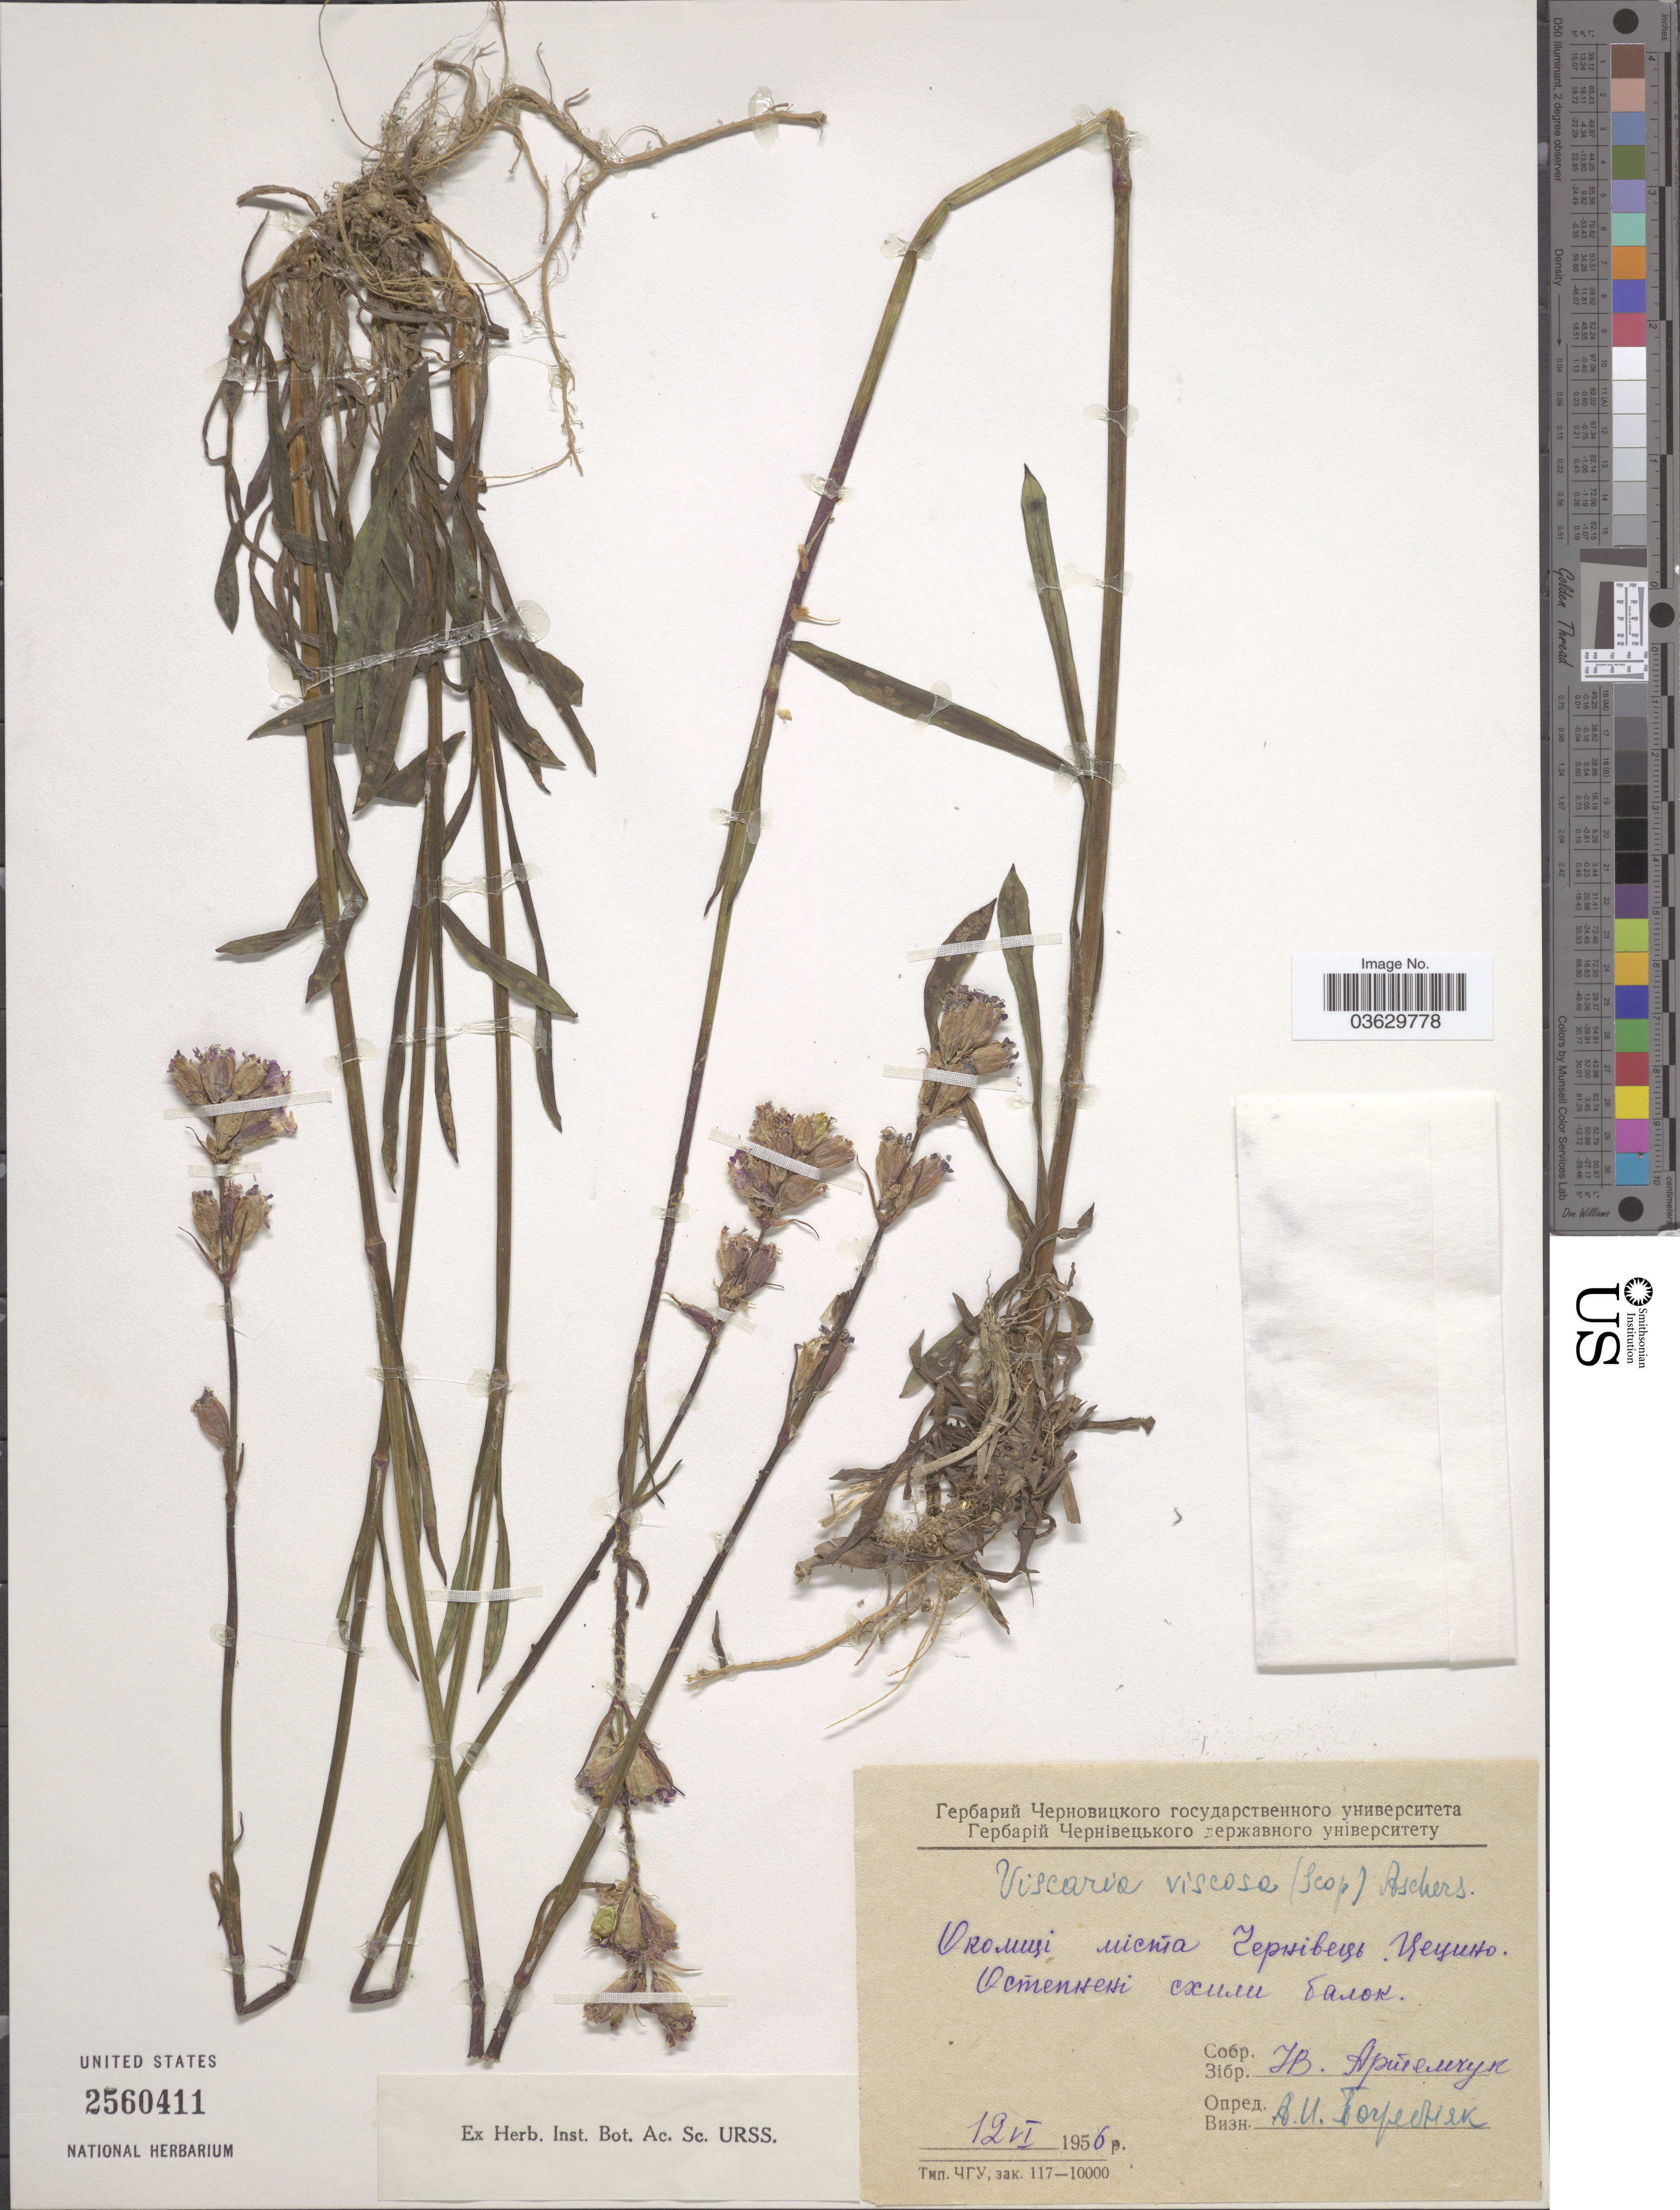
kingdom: Plantae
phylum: Tracheophyta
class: Magnoliopsida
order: Caryophyllales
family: Caryophyllaceae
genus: Viscaria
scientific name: Viscaria viscosa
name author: (Scop.) Asch.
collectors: I. Artemchuk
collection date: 1956-06-12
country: Ukraine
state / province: Chernivtsi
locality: vicinity of Chernivtsi.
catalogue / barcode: US 2560411